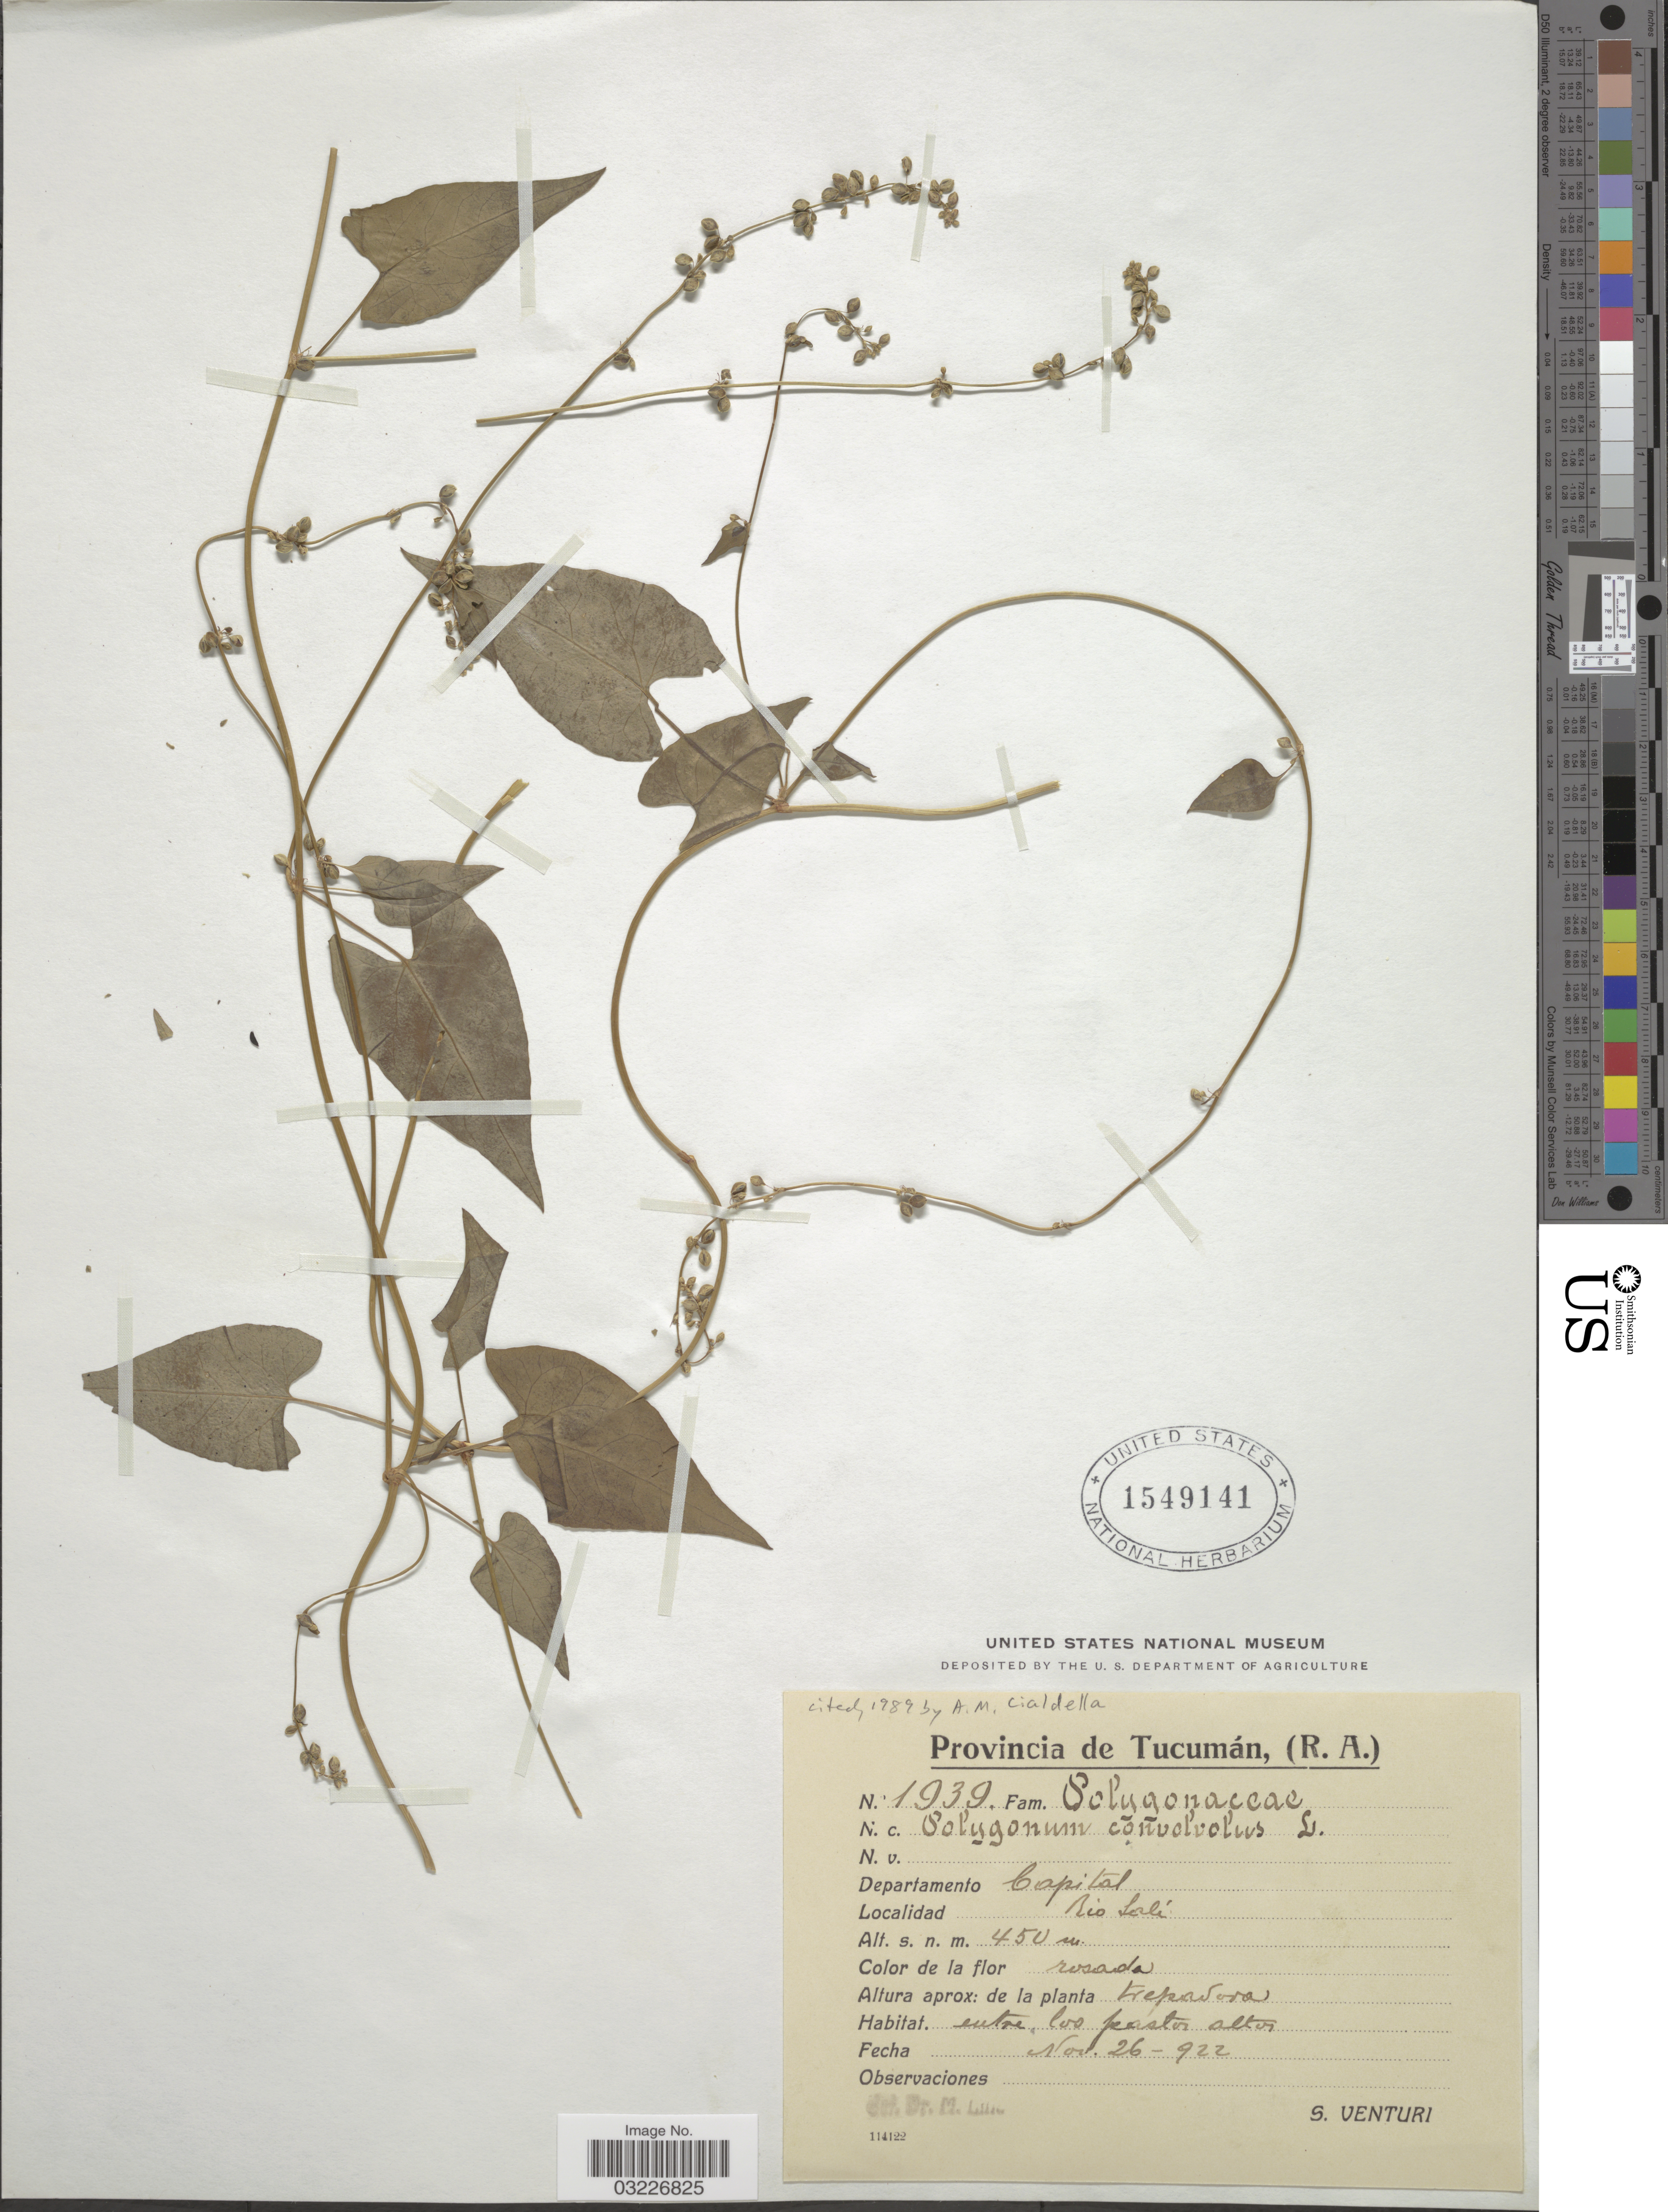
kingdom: Plantae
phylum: Tracheophyta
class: Magnoliopsida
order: Caryophyllales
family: Polygonaceae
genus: Polygonum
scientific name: Polygonum convolvulus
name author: L.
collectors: S. Venturi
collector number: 1939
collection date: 1922-11-26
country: Argentina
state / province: Tucuman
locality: Departamento Capital, Rio Salí.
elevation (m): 450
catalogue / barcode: US 1549141